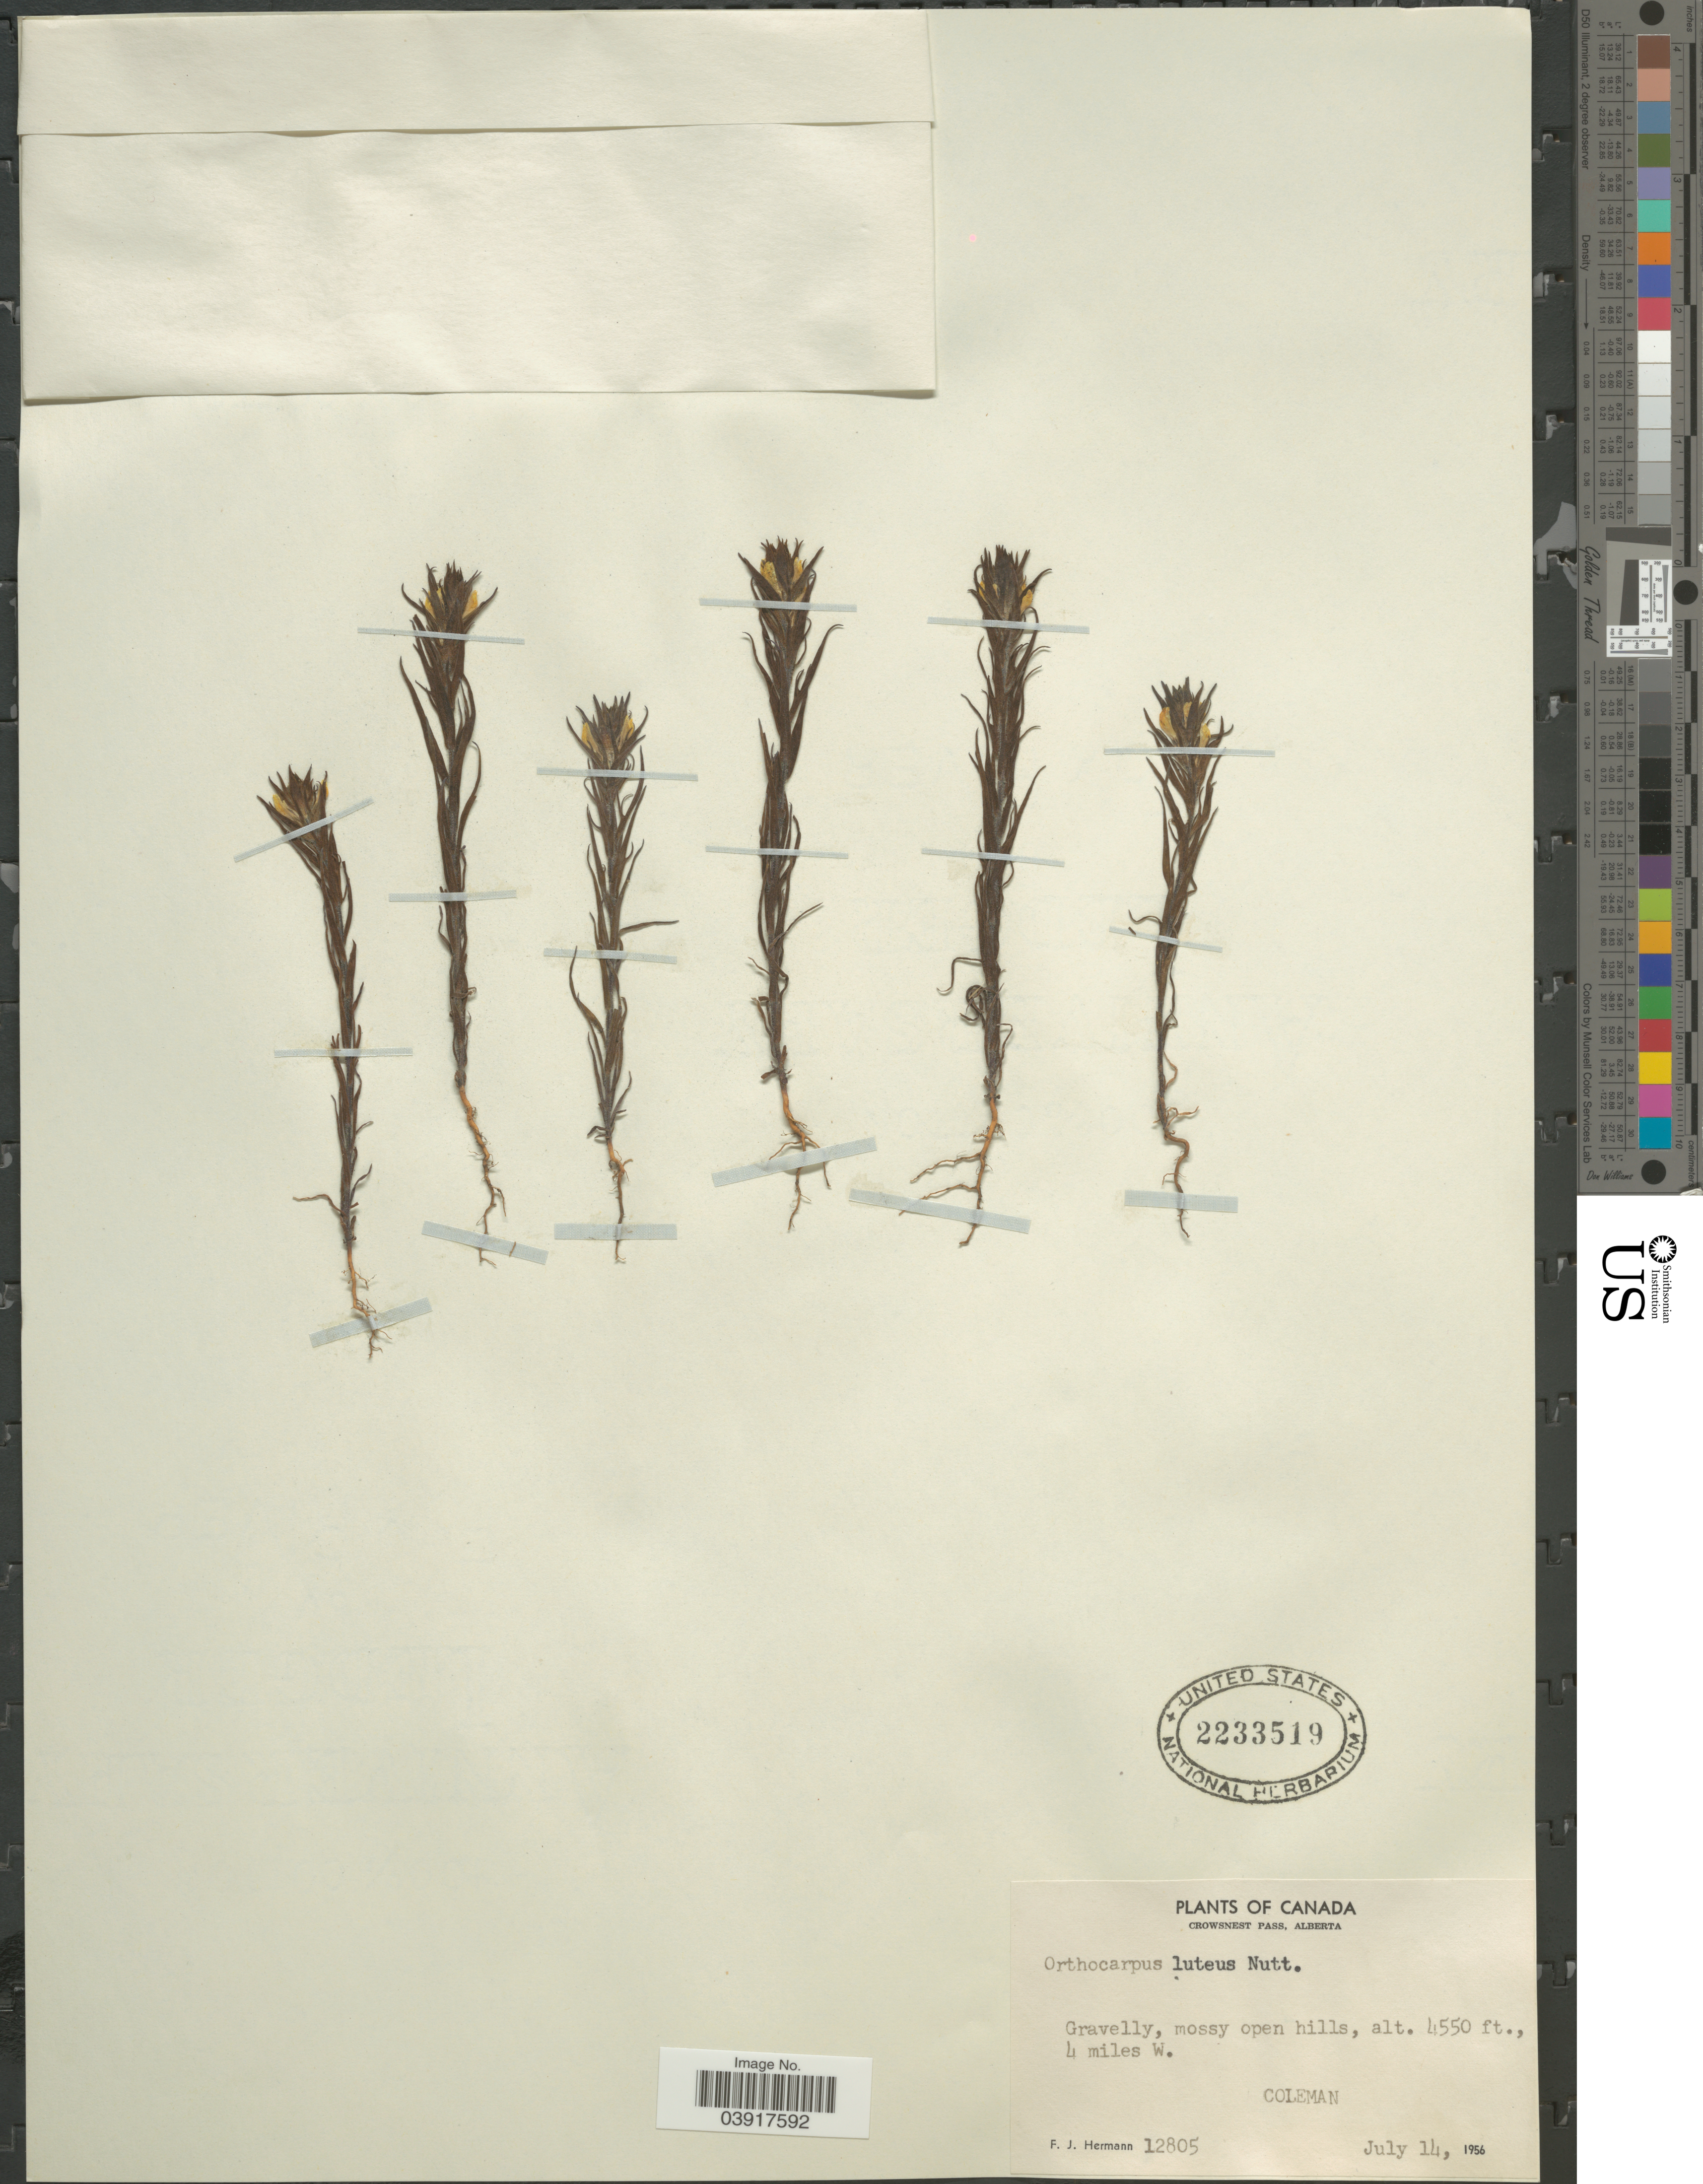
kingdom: Plantae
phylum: Tracheophyta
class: Magnoliopsida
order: Lamiales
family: Orobanchaceae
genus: Orthocarpus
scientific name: Orthocarpus luteus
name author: Nutt.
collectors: F. J. Hermann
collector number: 12805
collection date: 1956-07-14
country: Canada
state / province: Alberta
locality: Crowsnest Pass. 4 miles W. Coleman.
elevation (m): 1387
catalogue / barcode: US 2233519